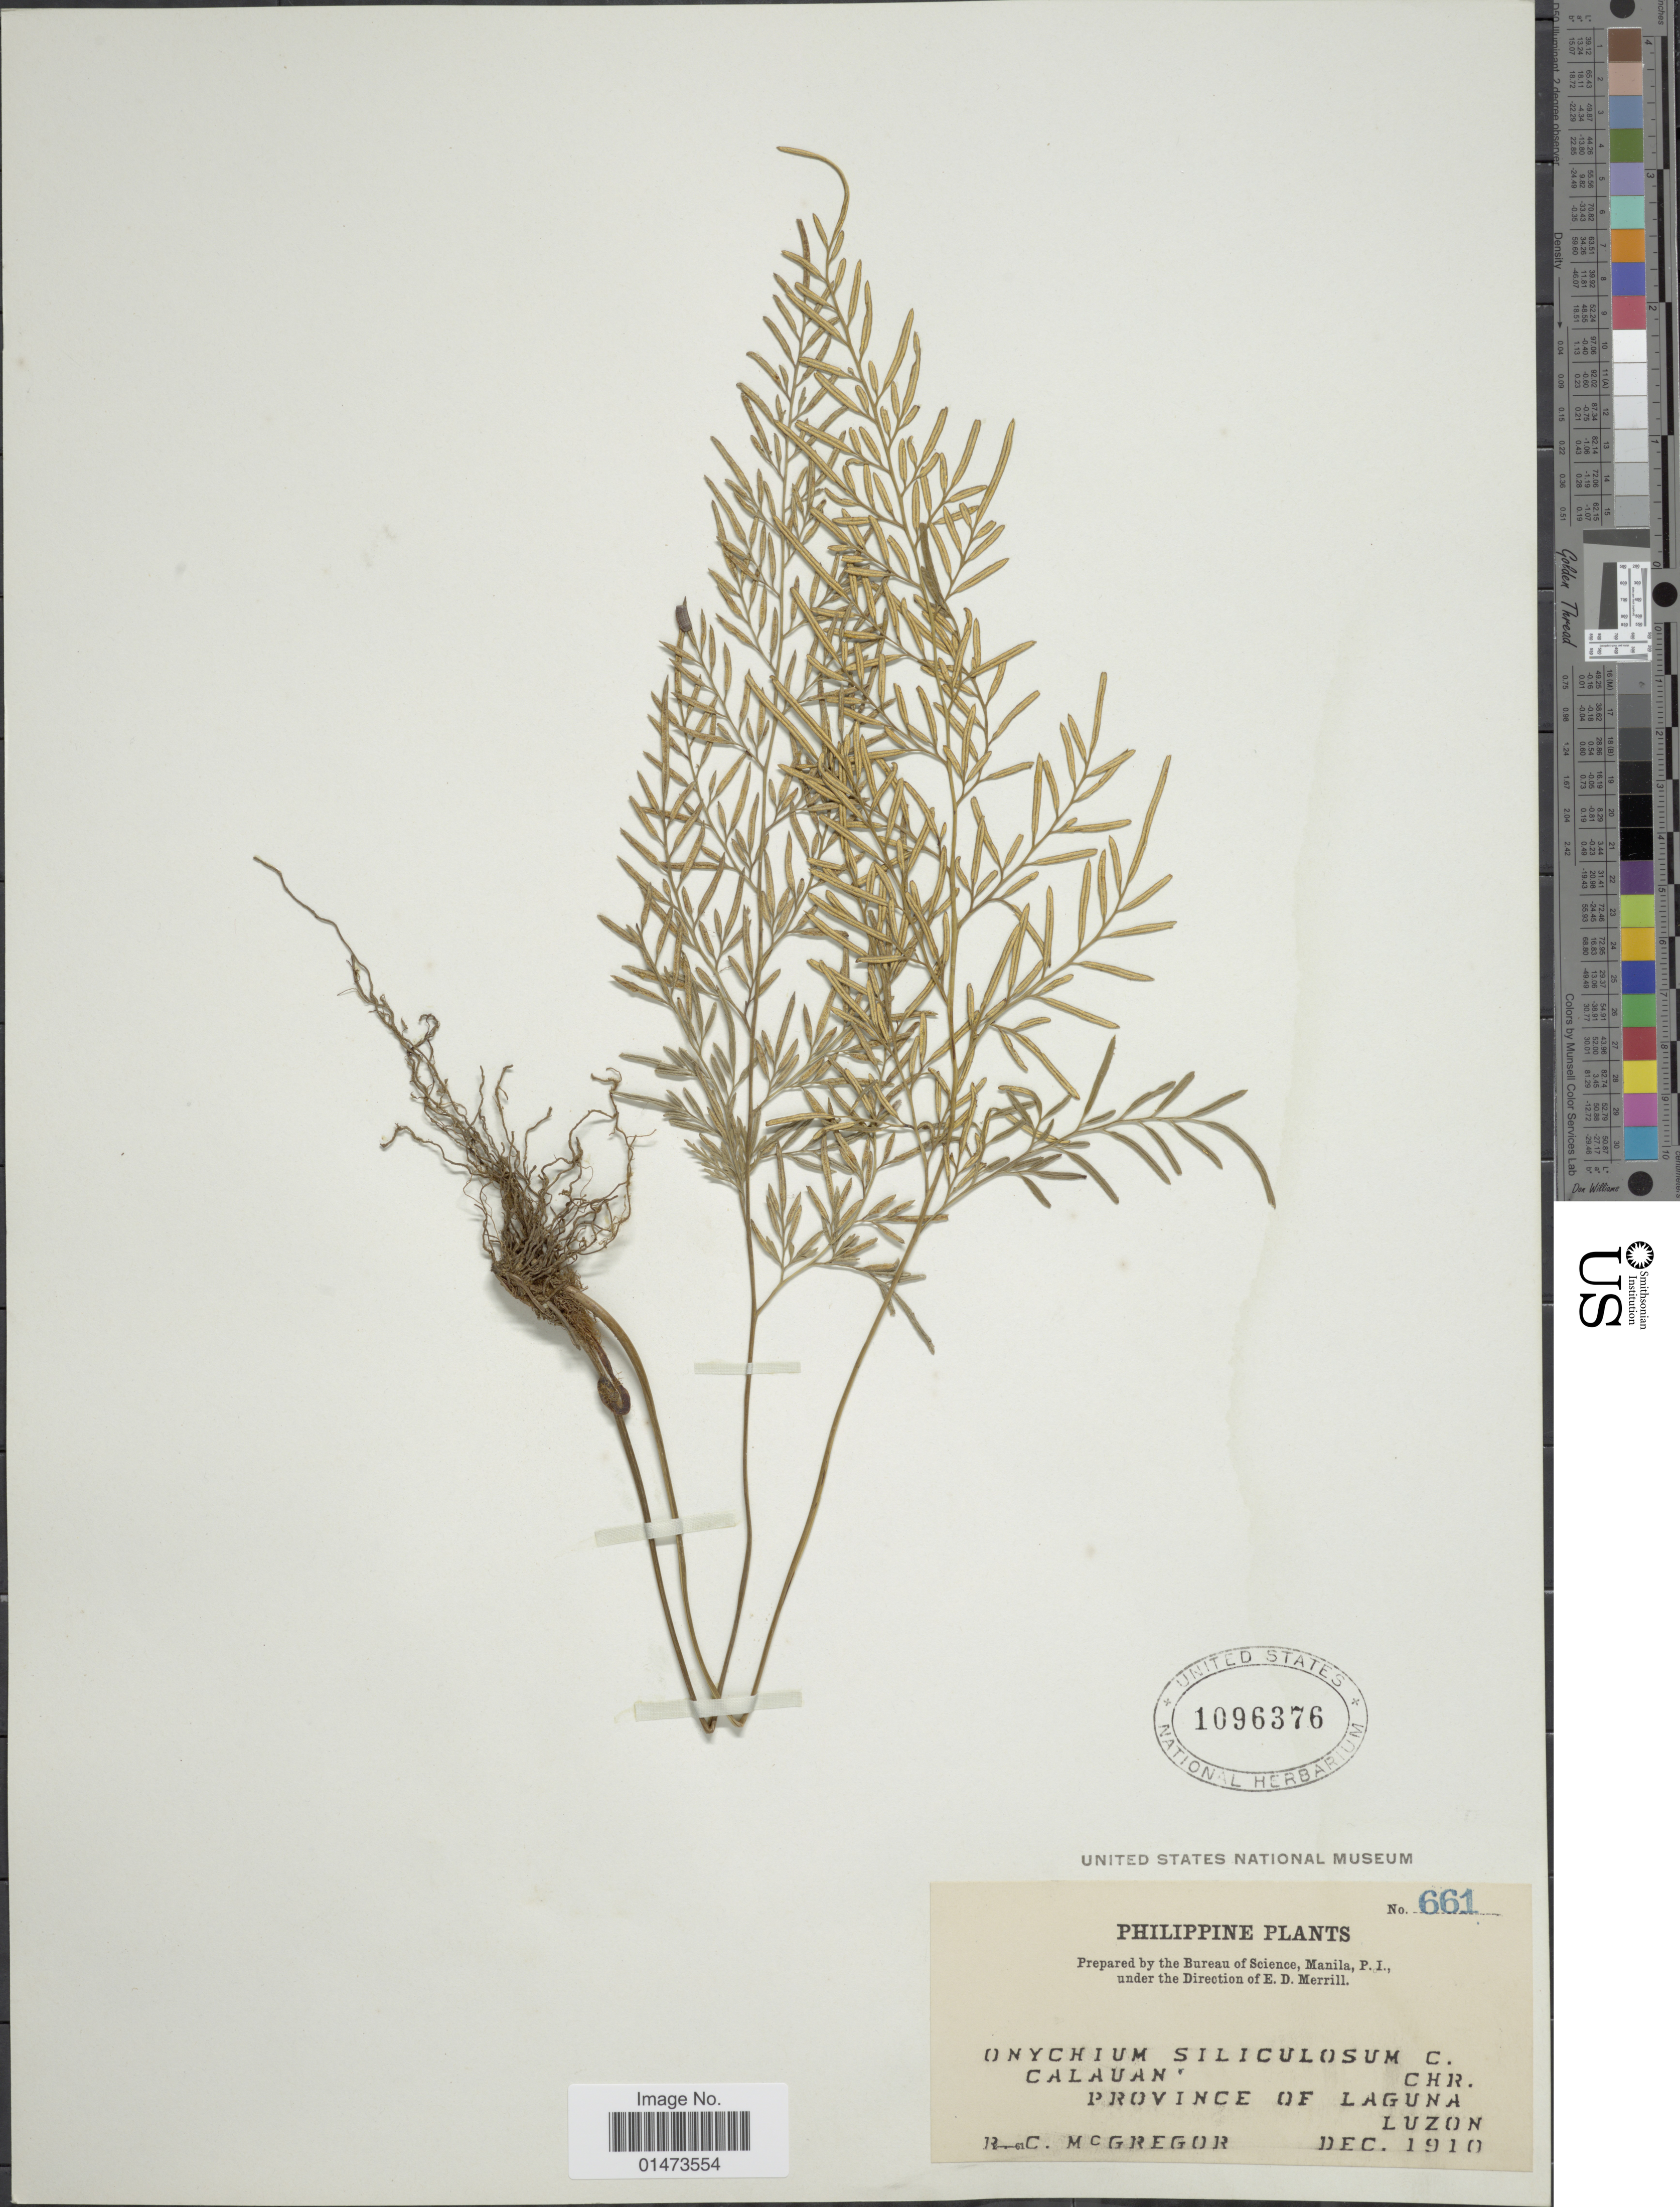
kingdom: Plantae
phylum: Tracheophyta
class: Polypodiopsida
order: Polypodiales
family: Pteridaceae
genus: Onychium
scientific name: Onychium siliculosum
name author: (Desv.) C. Chr.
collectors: R. C. McGregor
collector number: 661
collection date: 1910-12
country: Philippines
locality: Calauan. Province of Laguna, Luzon.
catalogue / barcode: US 1096376